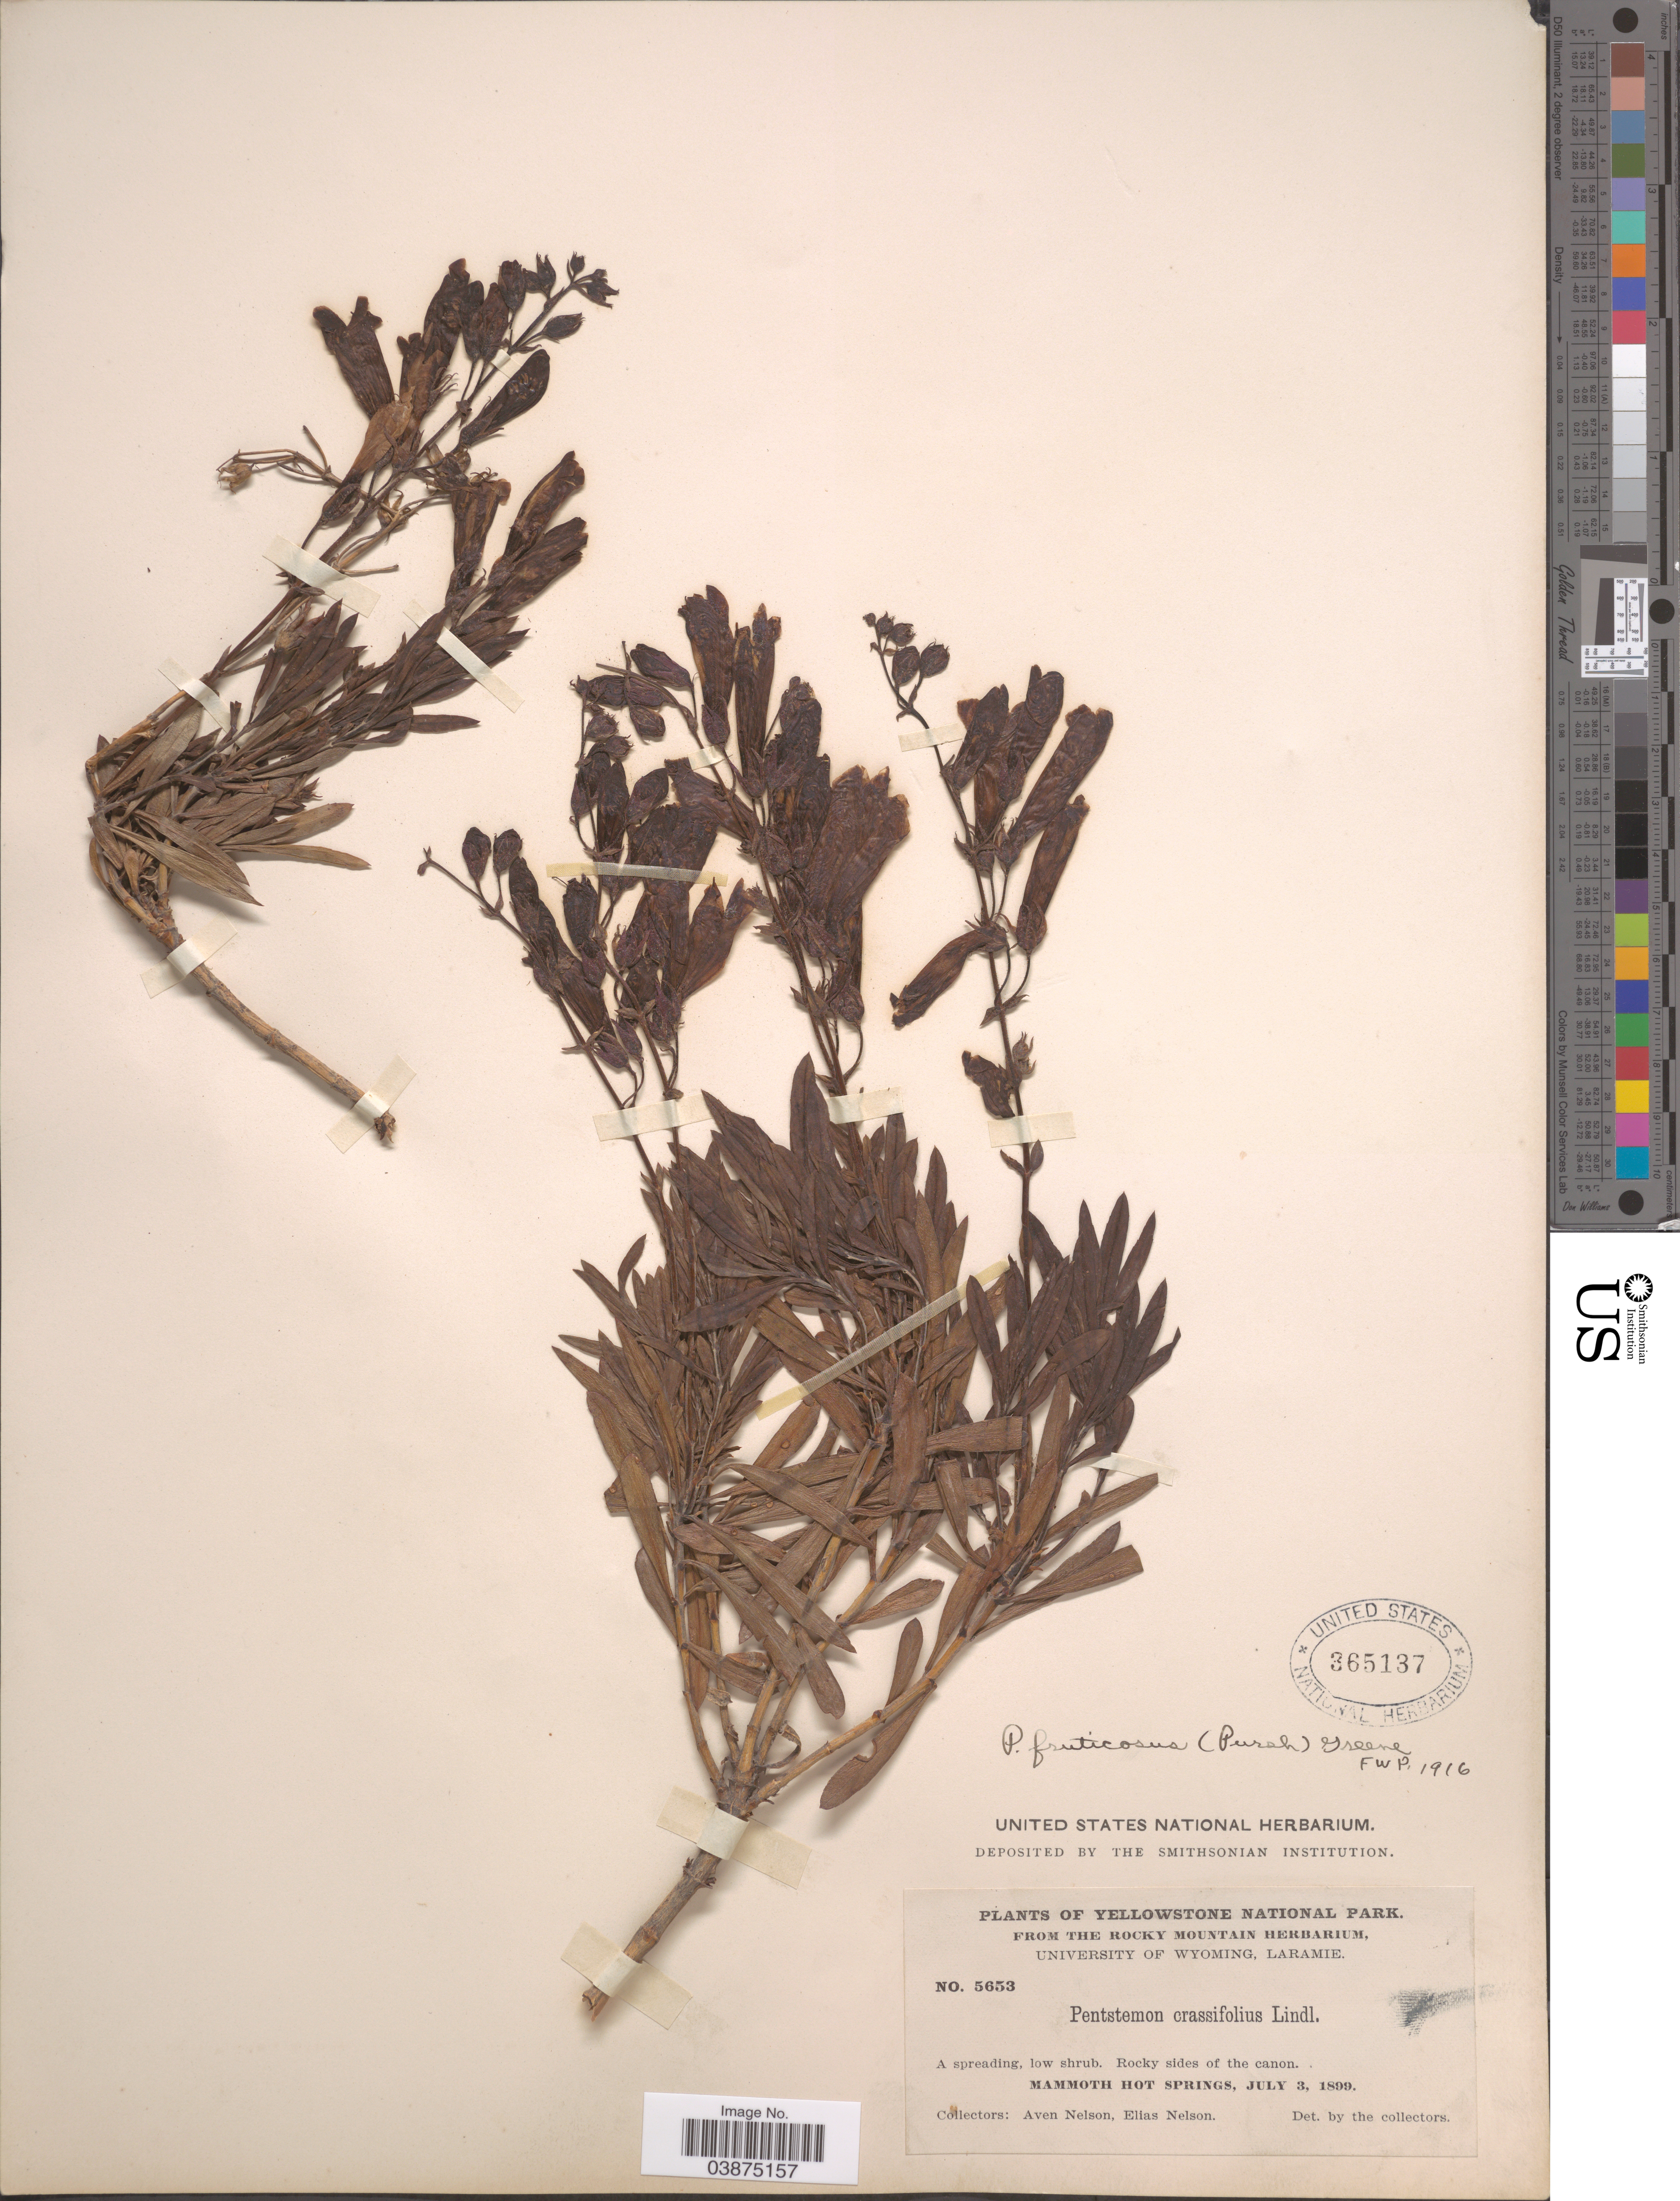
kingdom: Plantae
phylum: Tracheophyta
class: Magnoliopsida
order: Lamiales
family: Plantaginaceae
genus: Penstemon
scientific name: Penstemon fruticosus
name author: (Pursh) Greene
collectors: A. Nelson & E. Nelson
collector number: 5653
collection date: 1899-07-03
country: United States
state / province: Wyoming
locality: Yellowstone National Park. Mammoth Hot Springs.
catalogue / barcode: US 365137